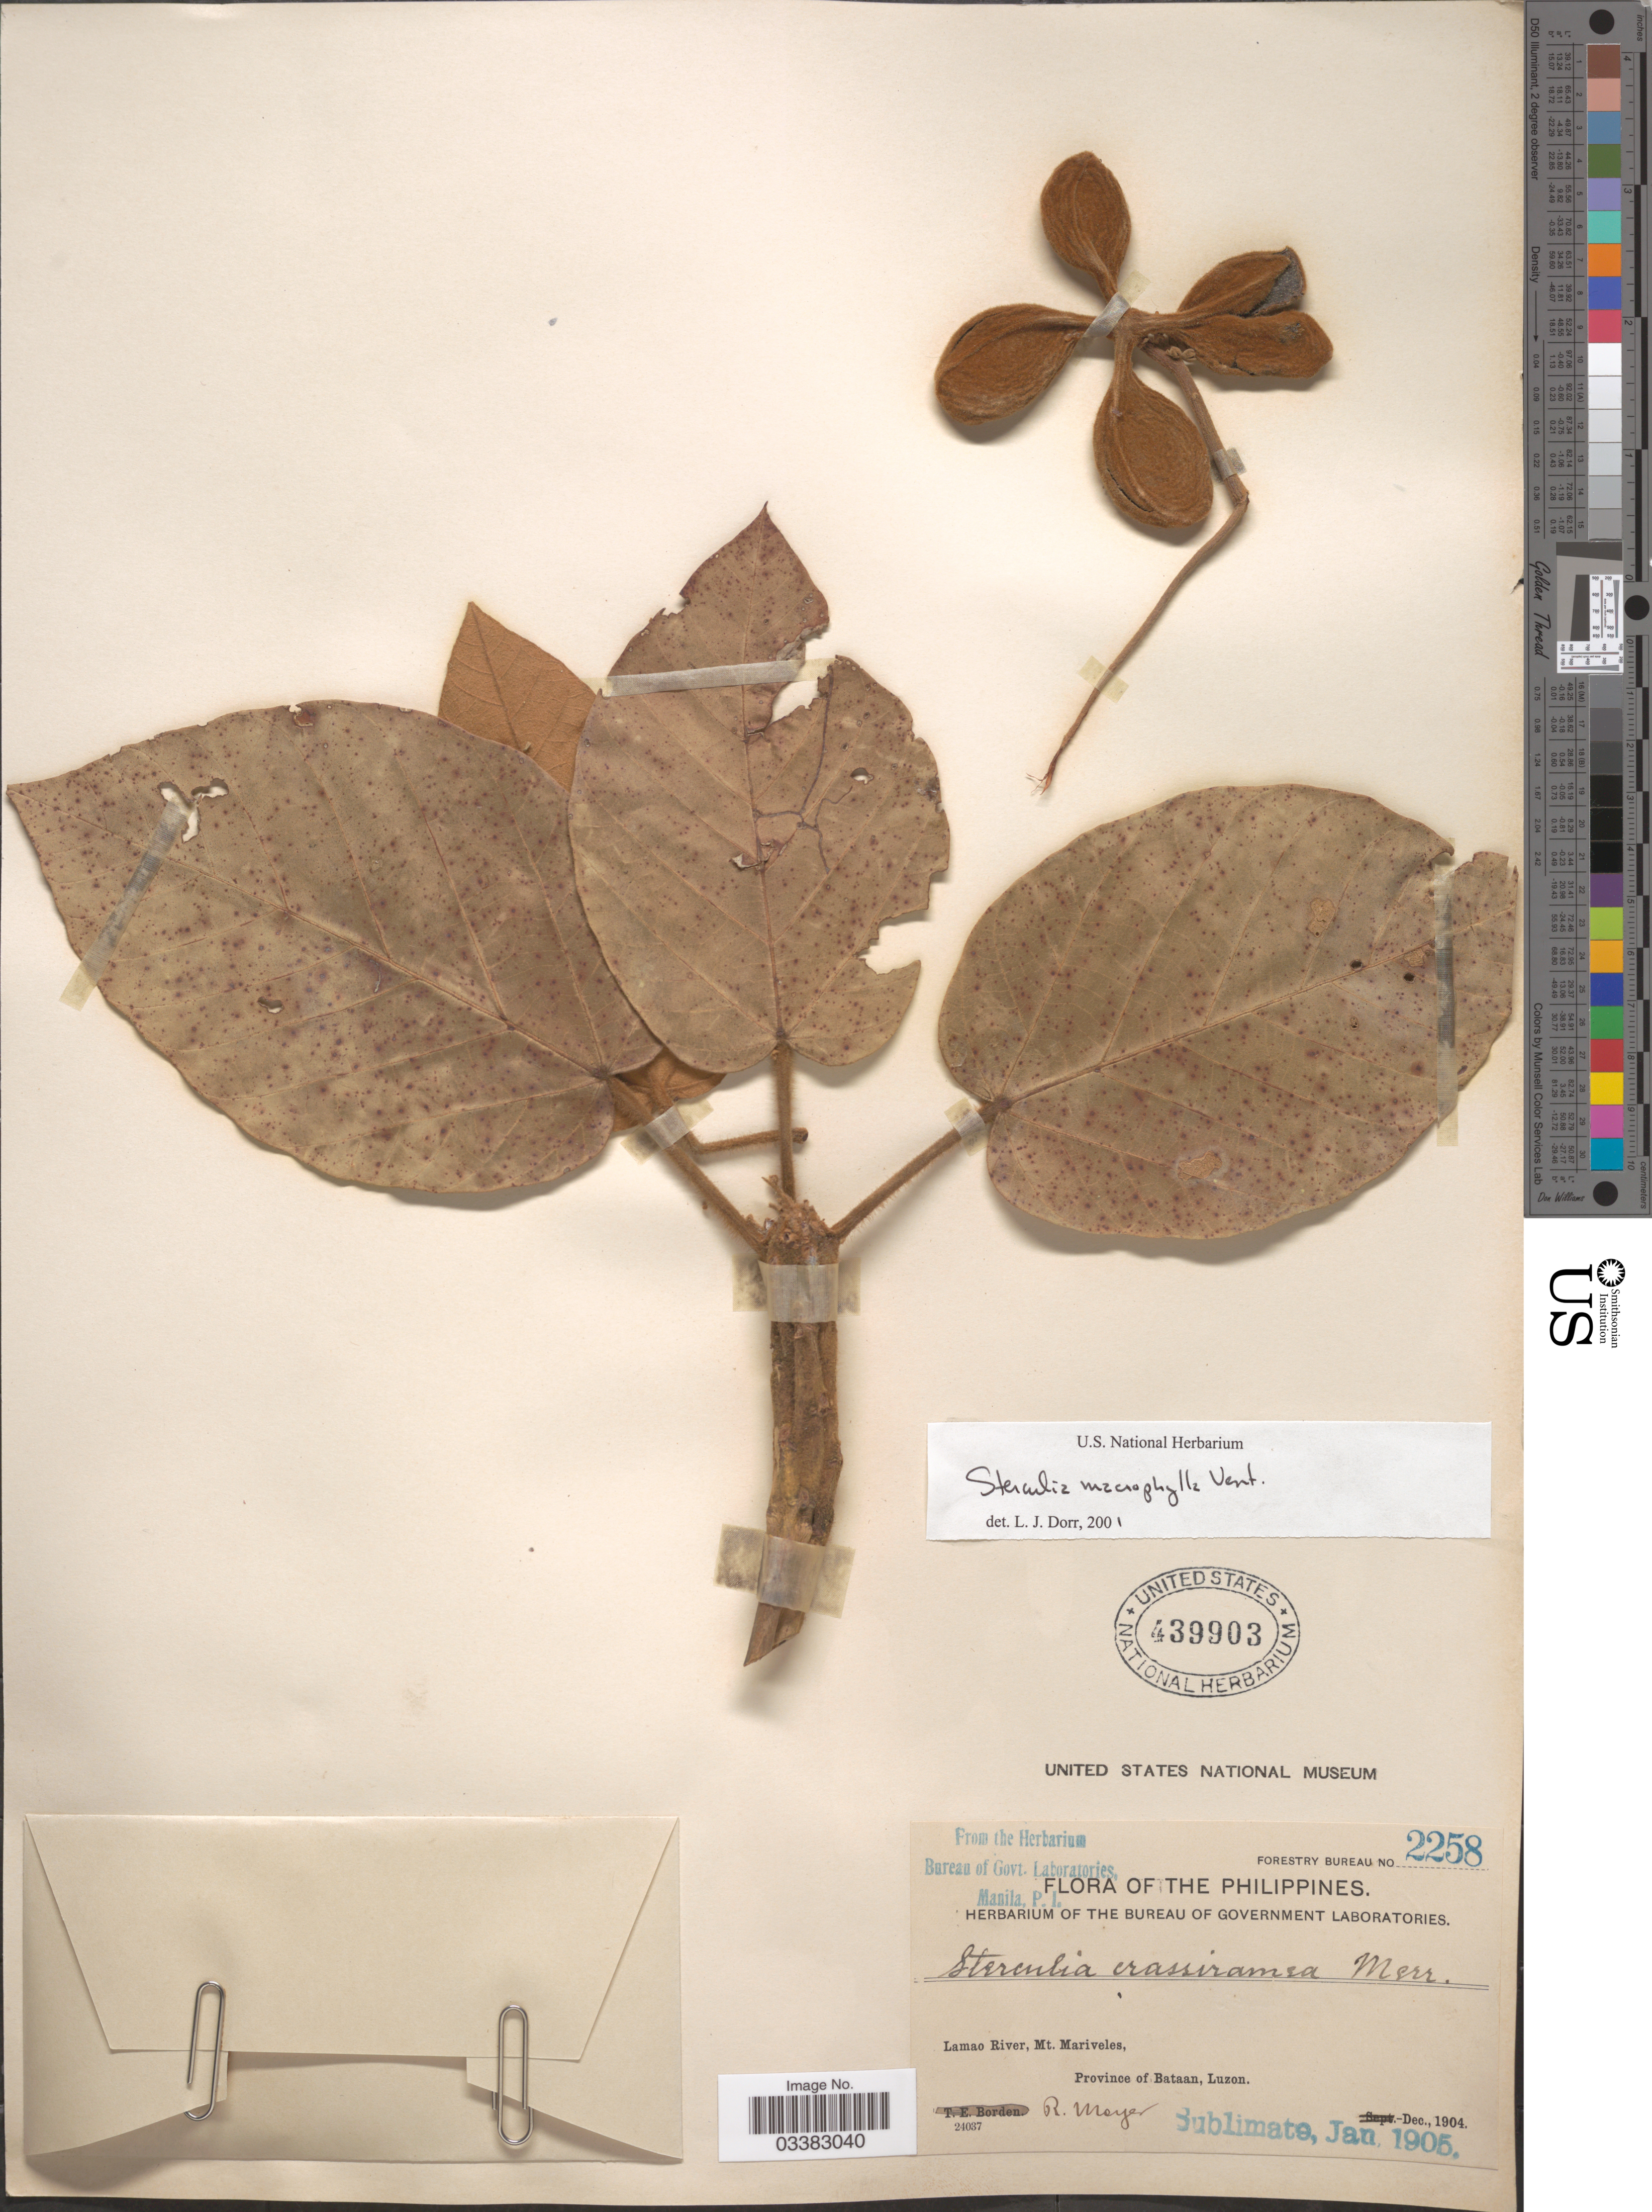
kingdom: Plantae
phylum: Tracheophyta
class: Magnoliopsida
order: Malvales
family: Malvaceae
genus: Sterculia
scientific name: Sterculia macrophylla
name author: Vent.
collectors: R. Meyer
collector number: Forestry Bureau 2258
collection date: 1904-12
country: Philippines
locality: Lamao River, Mt. Mariveles, Province of Bataan, Luzon.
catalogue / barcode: US 439903